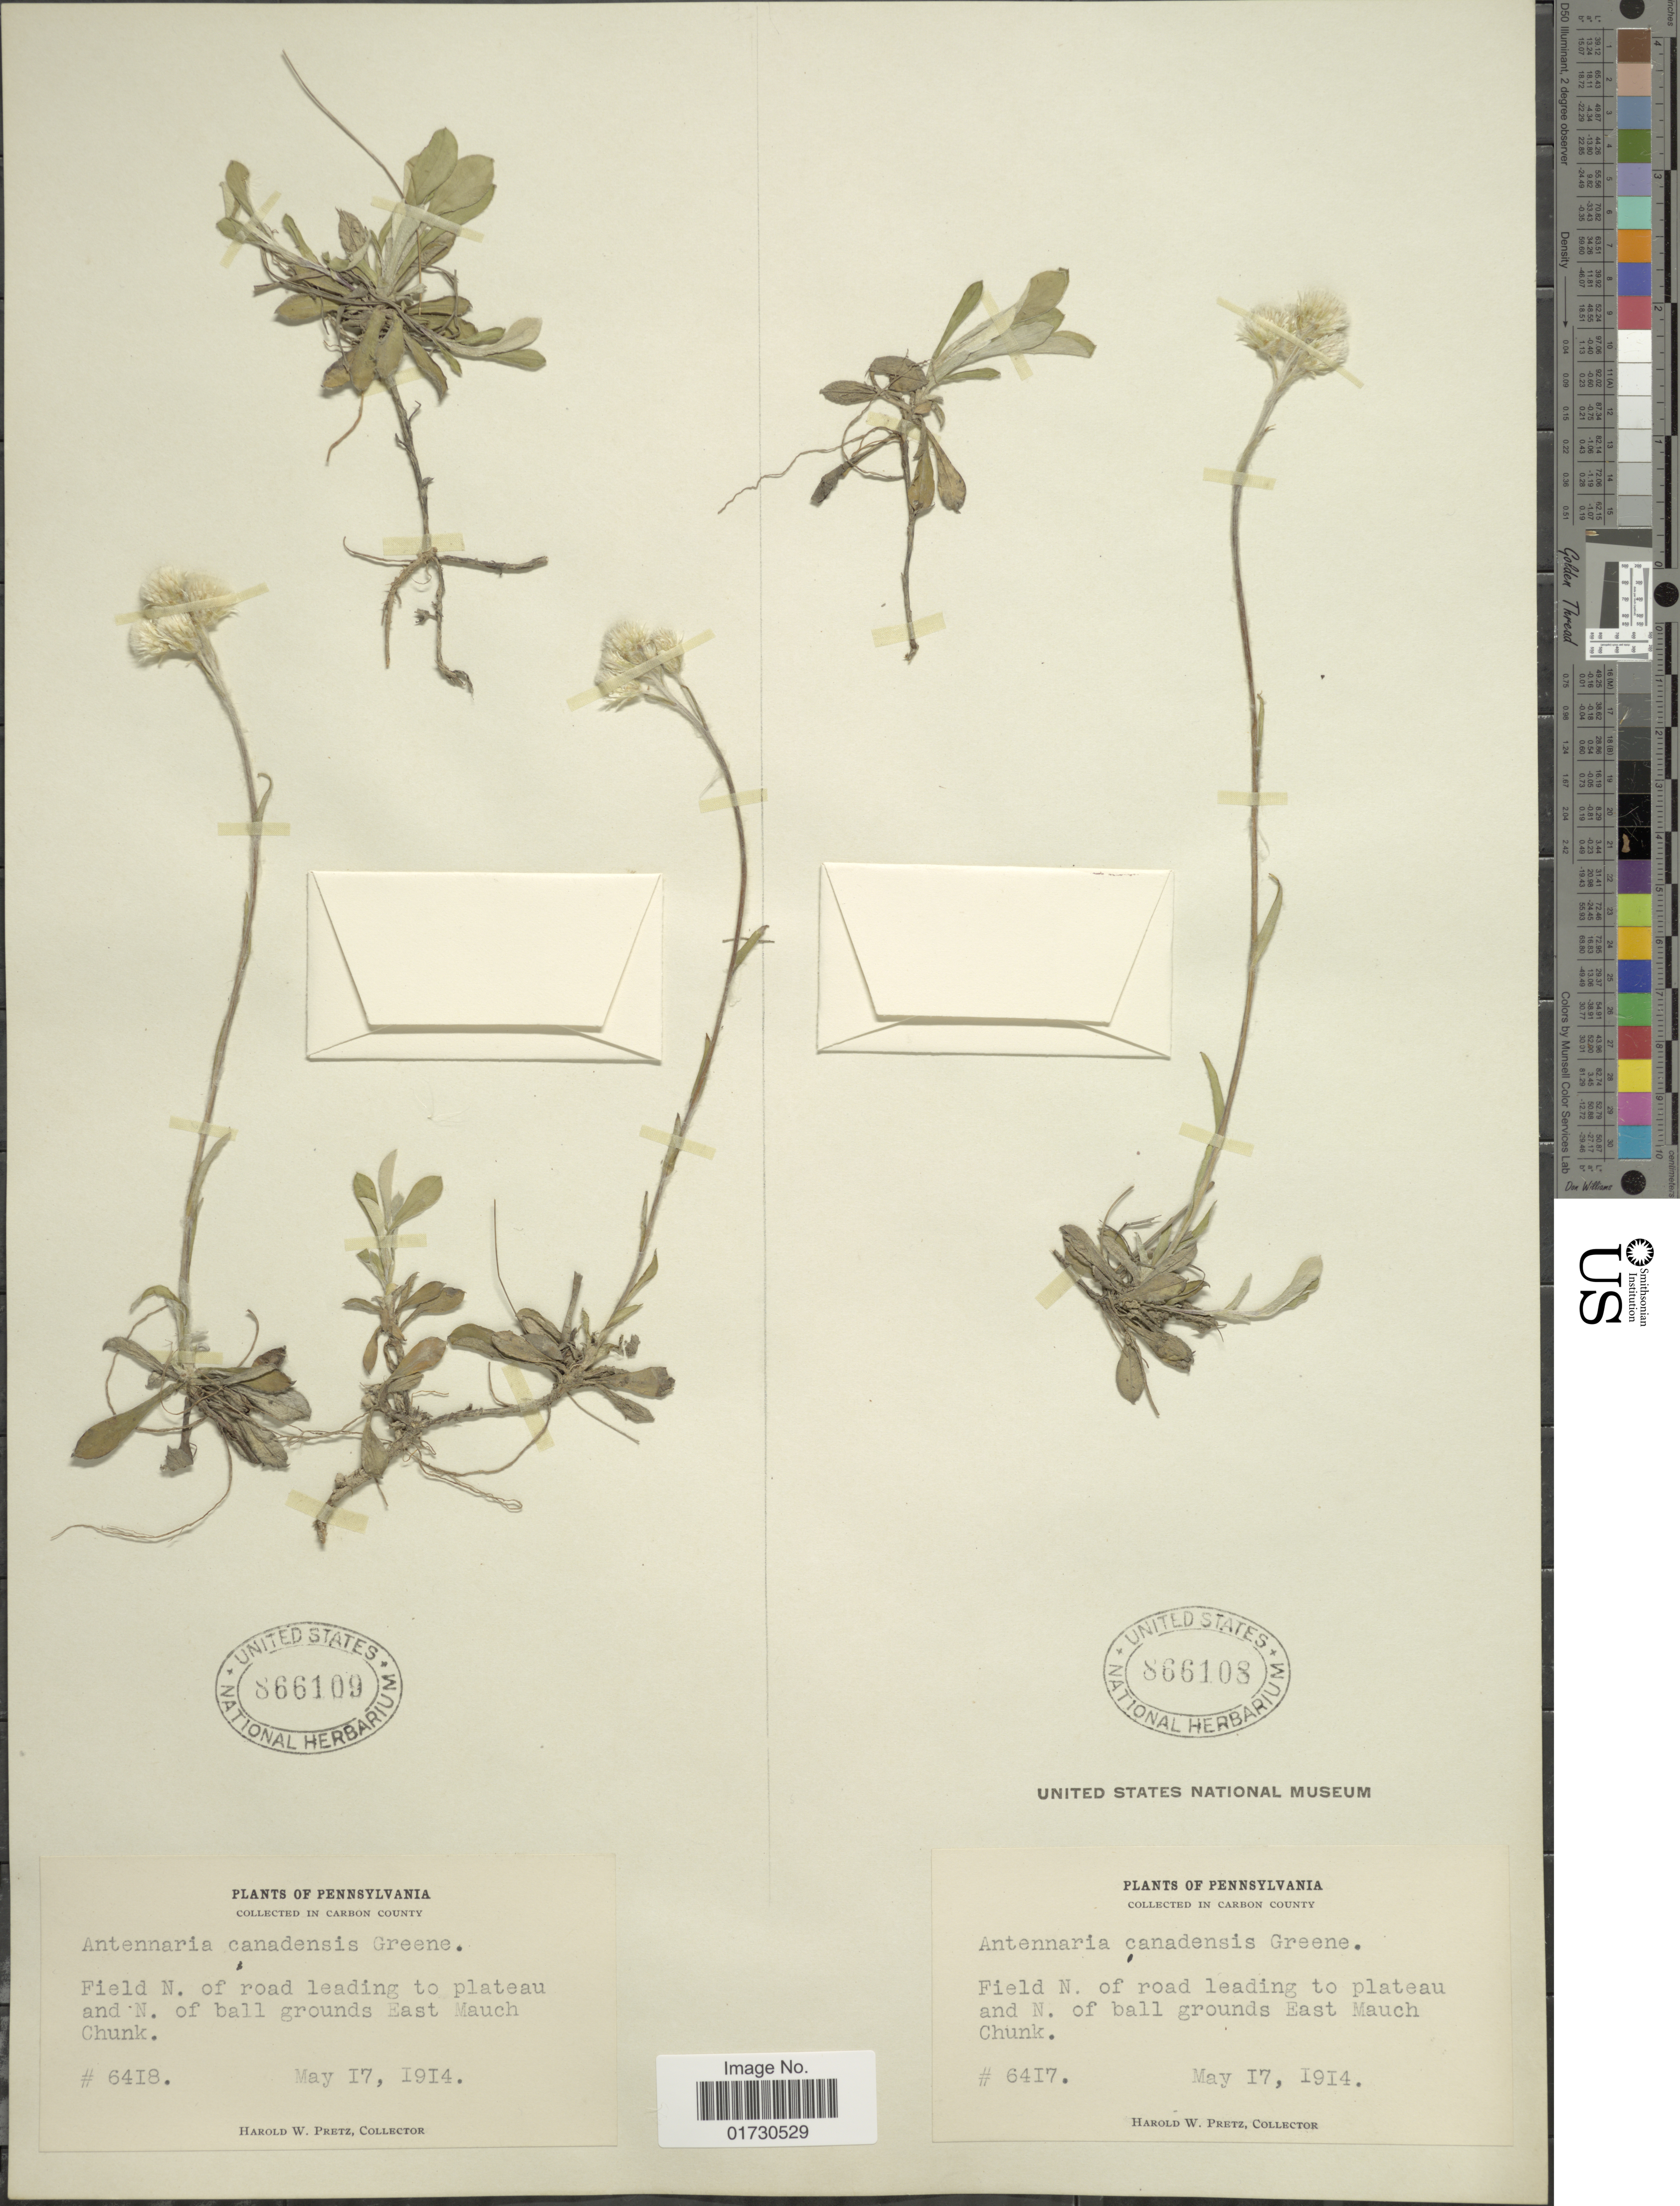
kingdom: Plantae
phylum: Tracheophyta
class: Magnoliopsida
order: Asterales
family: Asteraceae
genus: Antennaria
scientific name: Antennaria canadensis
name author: Greene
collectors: H. W. Pretz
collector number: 6418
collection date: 1914-05-17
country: United States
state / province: Pennsylvania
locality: Carbon County, Field N. of road leading to plateau and N. of ball grounds East Mauch Chunk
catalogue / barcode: US 866109